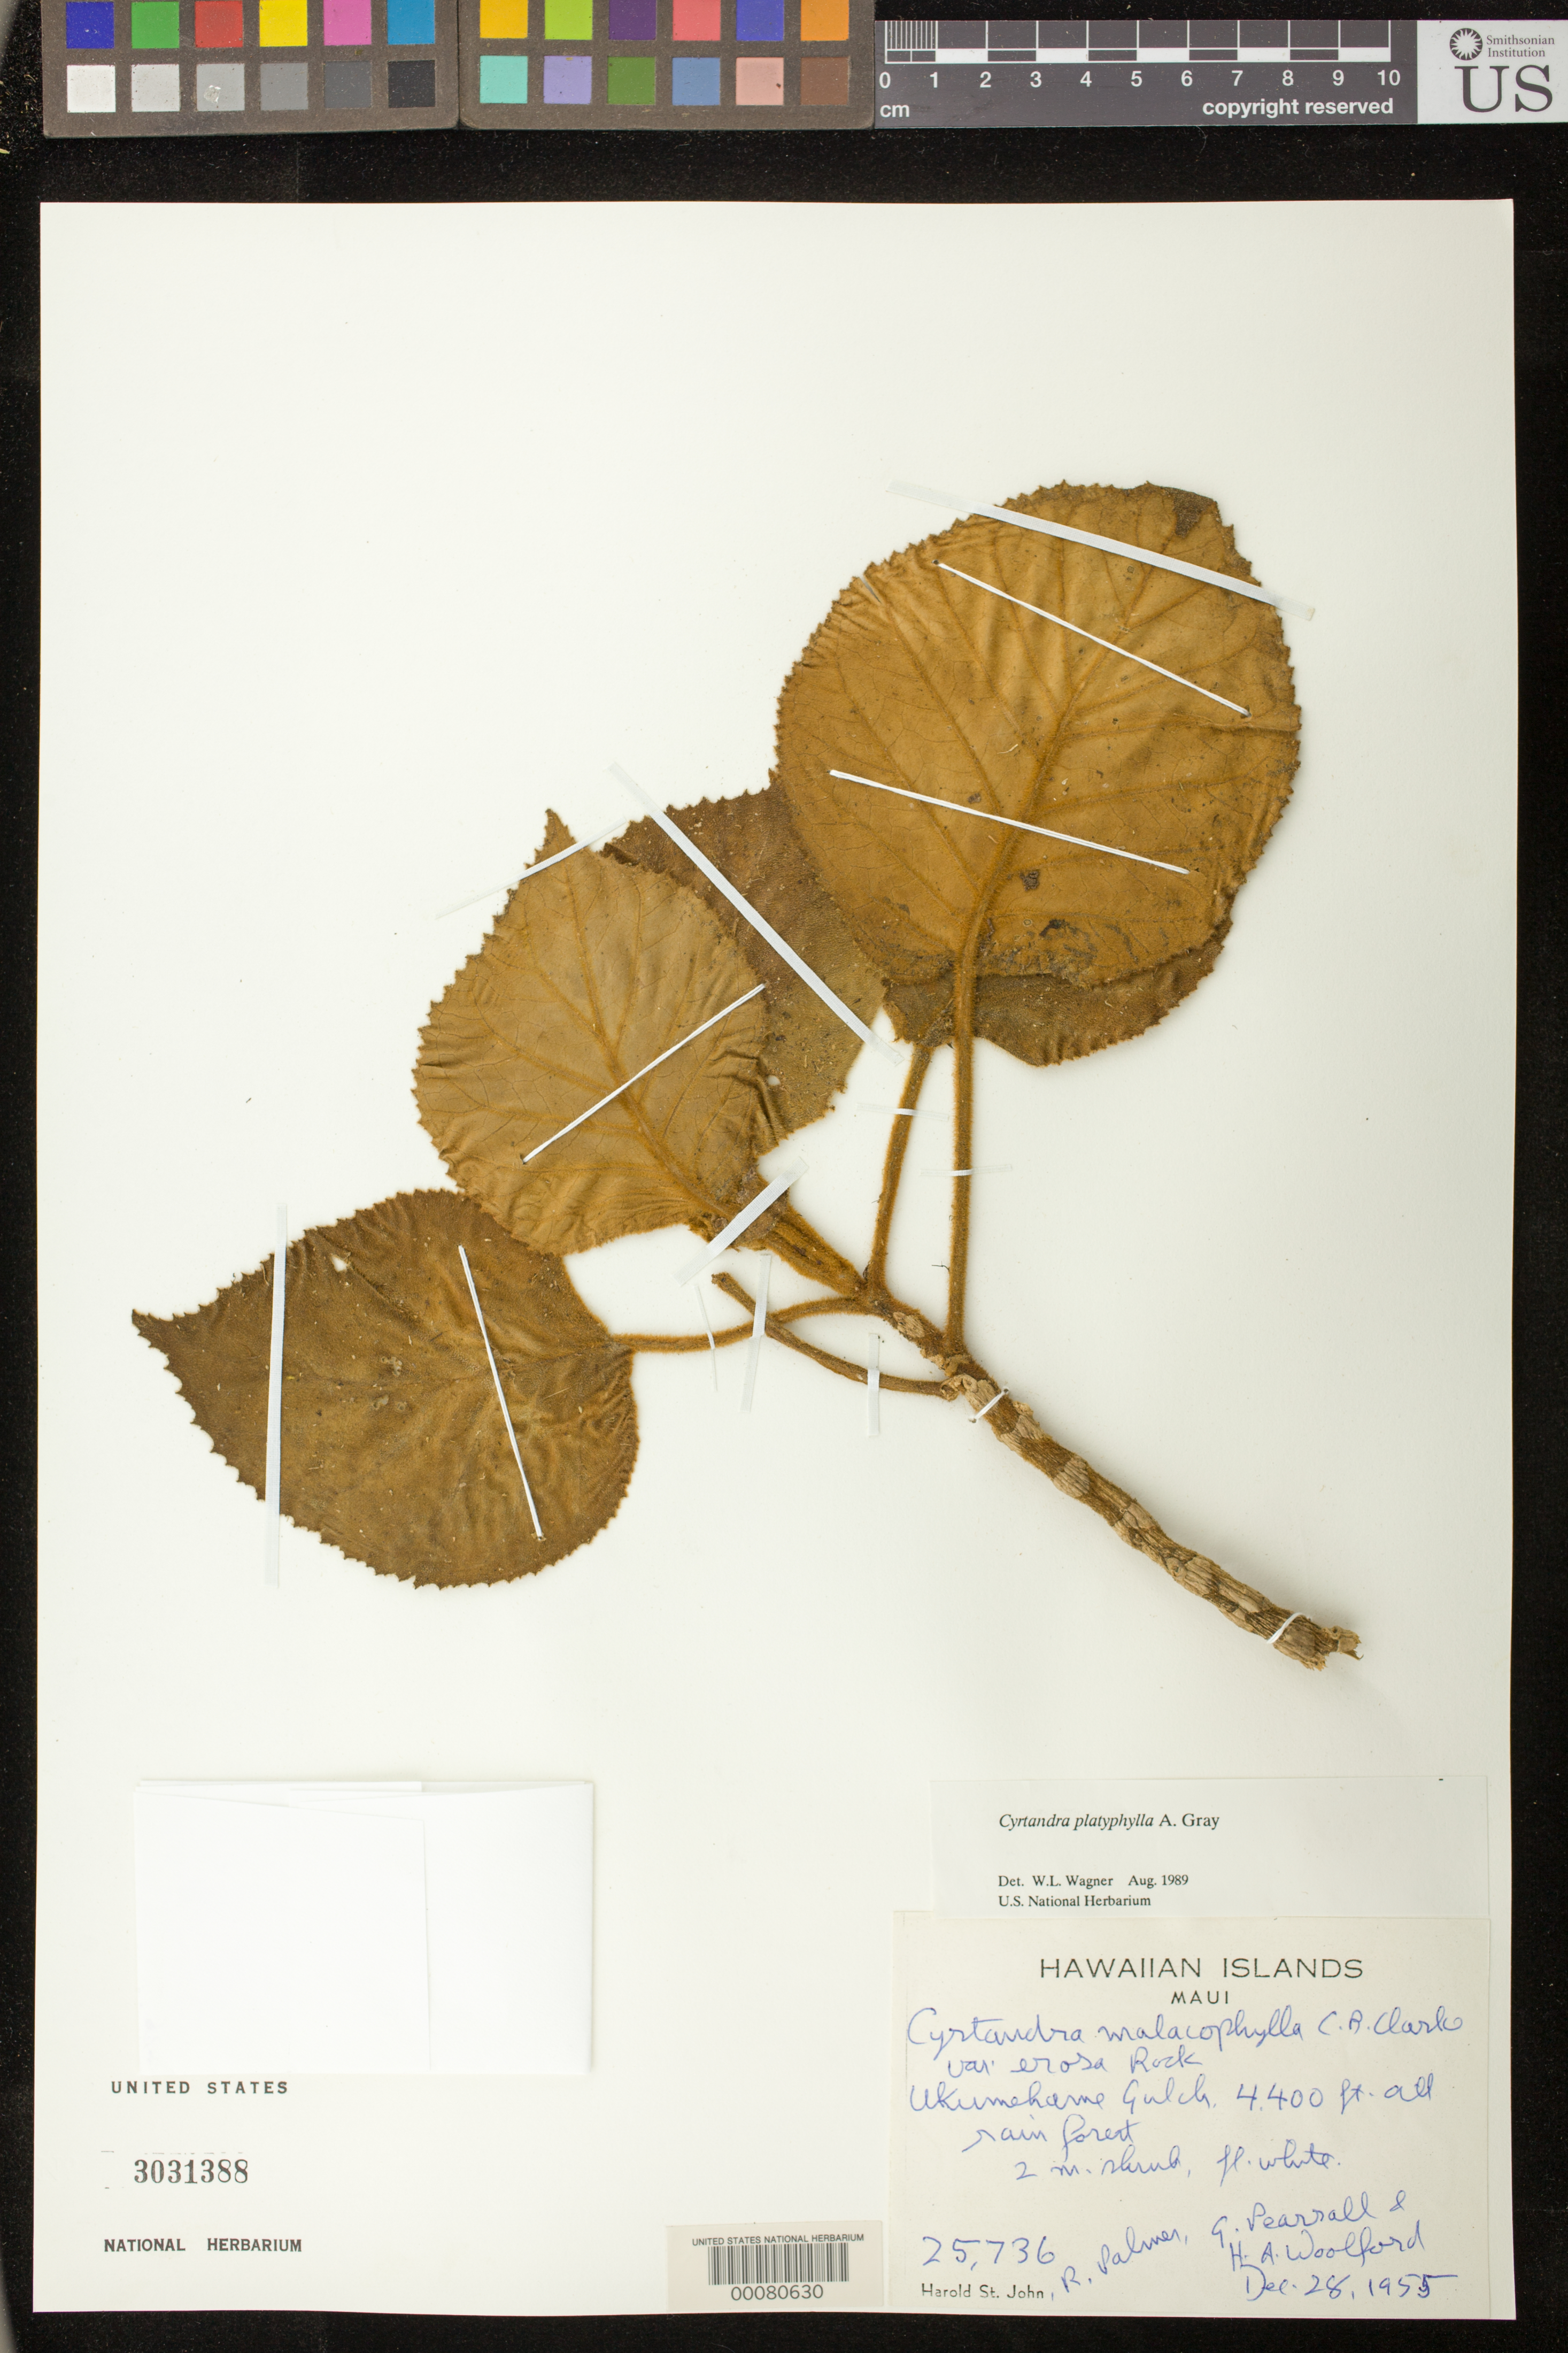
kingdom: Plantae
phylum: Tracheophyta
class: Magnoliopsida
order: Lamiales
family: Gesneriaceae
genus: Cyrtandra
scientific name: Cyrtandra platyphylla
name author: A. Gray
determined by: Wagner, W. L., (BOT), Smithsonian Institution - National Museum of Natural History (UNITED STATES)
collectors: H. St. John & et al.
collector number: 25736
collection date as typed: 28 Dec 1955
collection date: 1955-12-28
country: United States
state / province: Hawaii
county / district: Maui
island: Maui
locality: Ukumehame gulch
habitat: Rain forest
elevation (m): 1341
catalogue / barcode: US 3031388